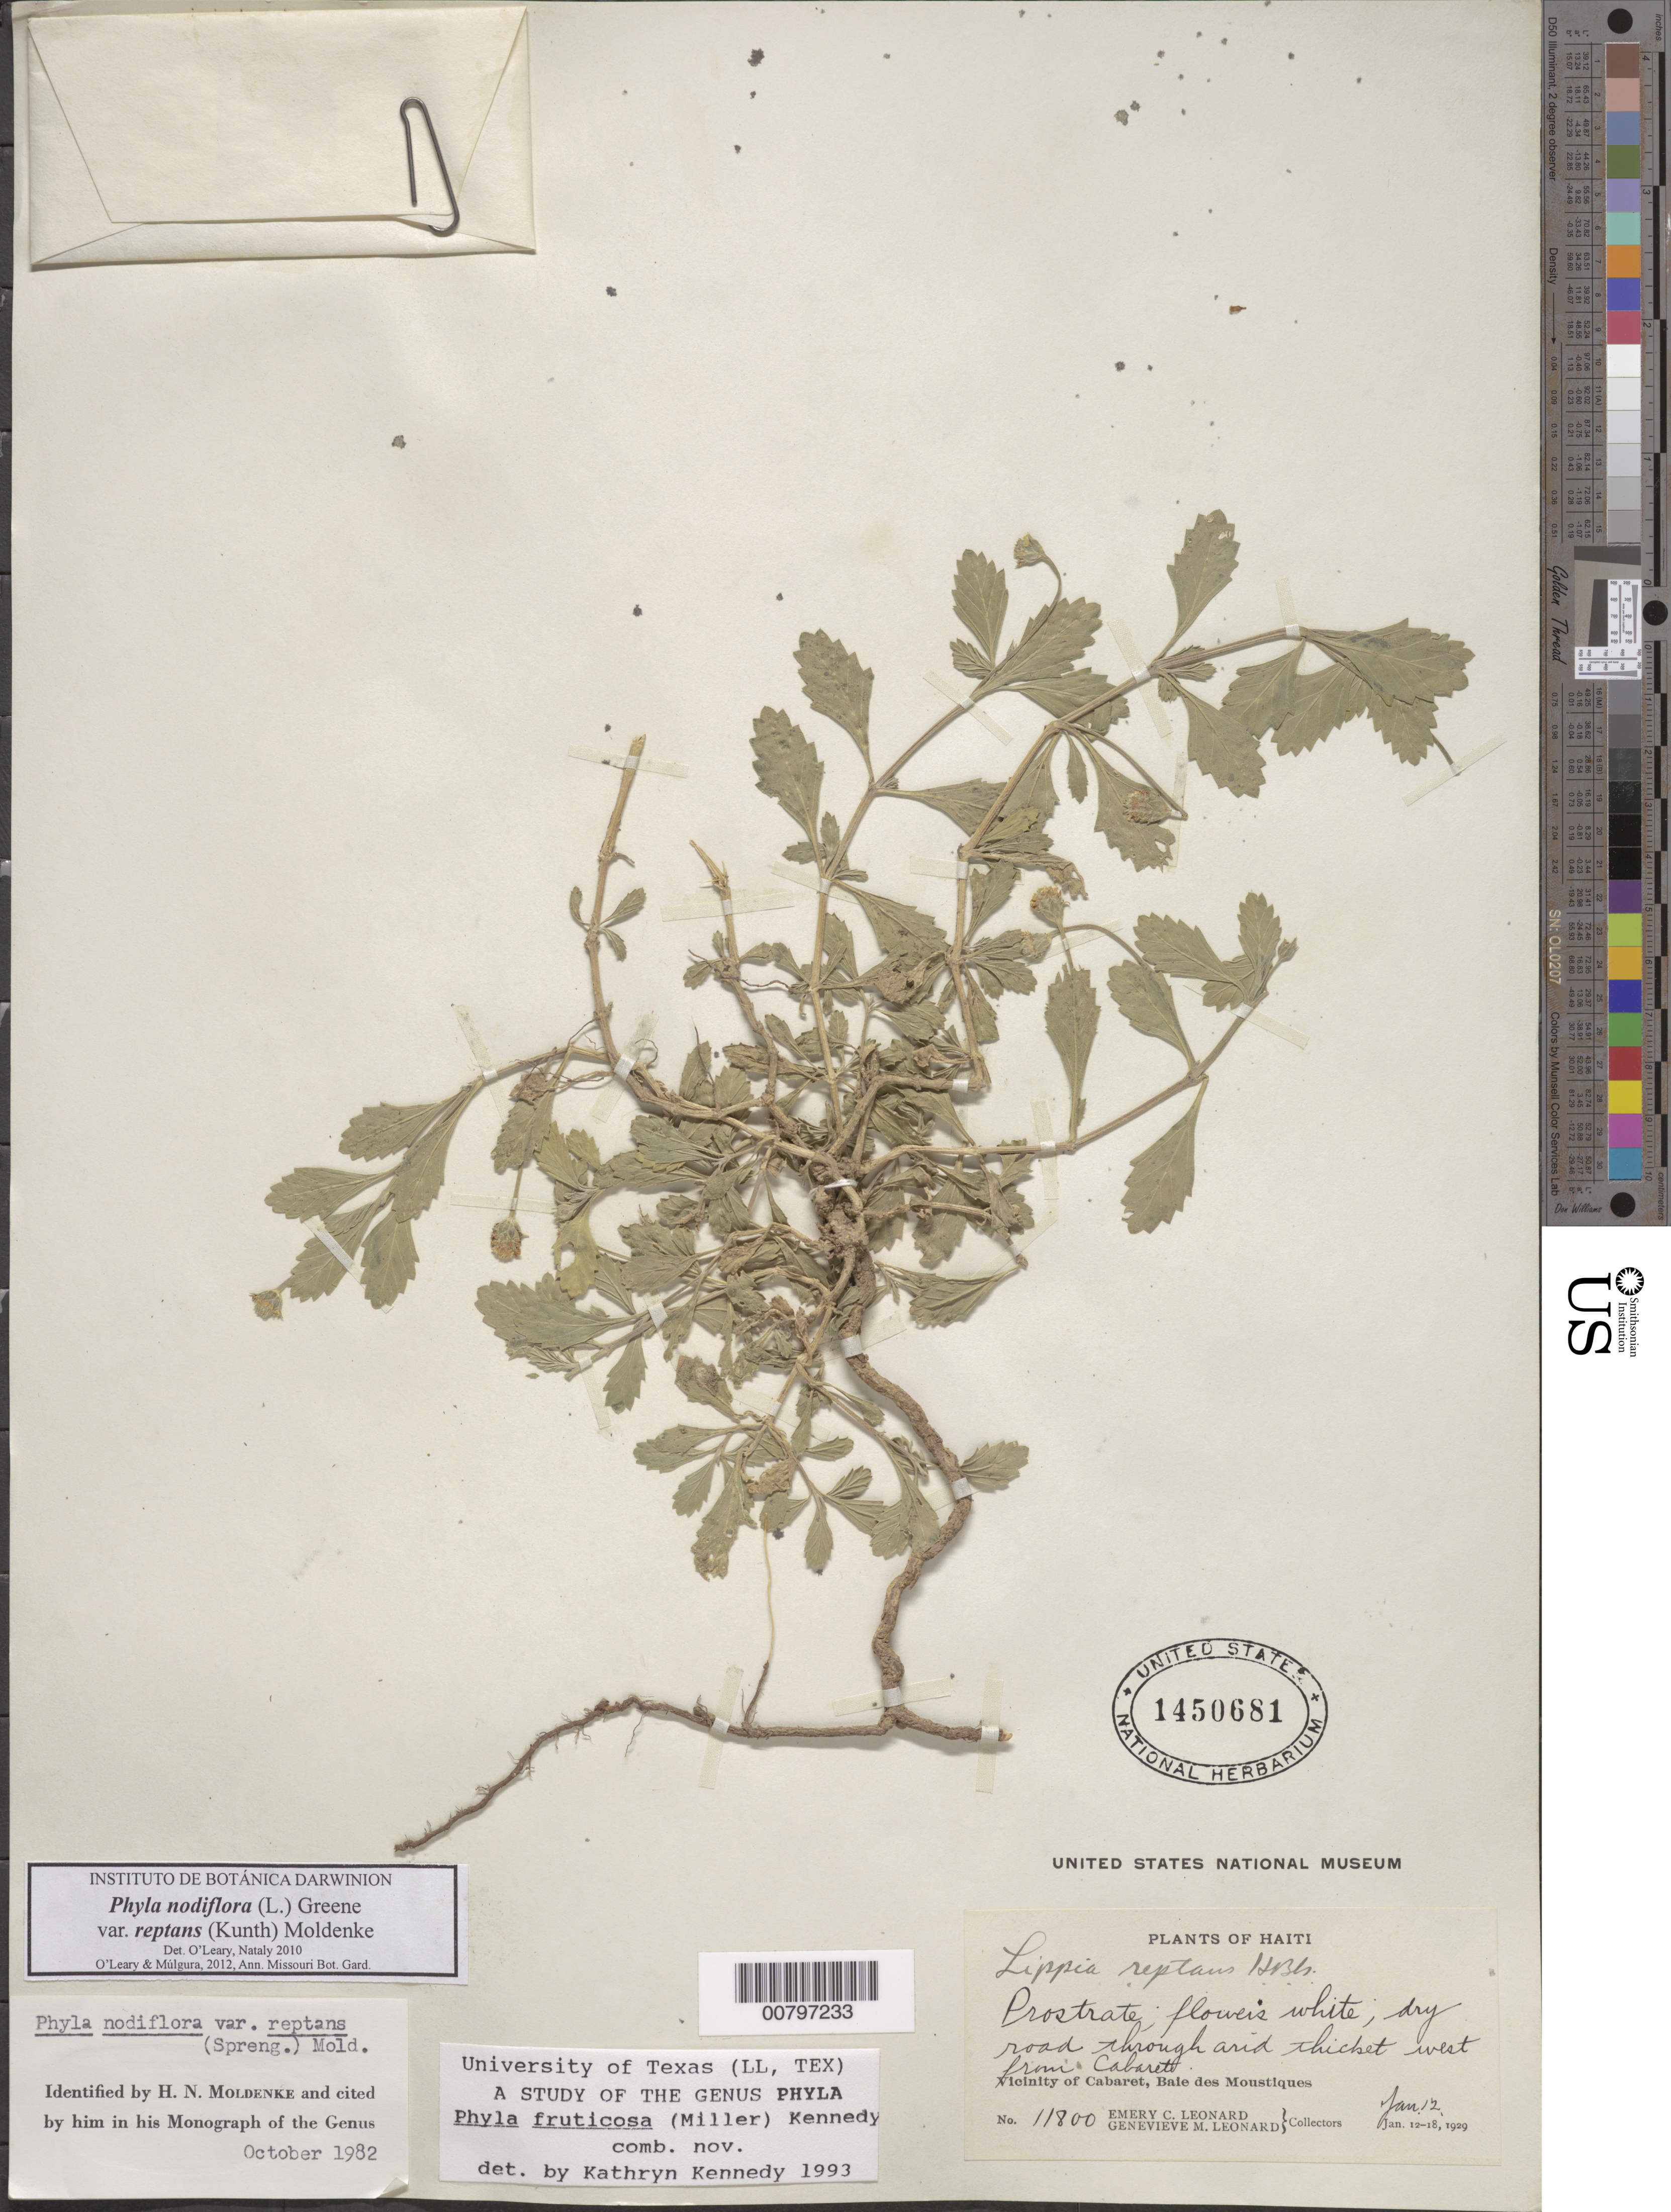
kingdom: Plantae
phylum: Tracheophyta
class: Magnoliopsida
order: Lamiales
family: Verbenaceae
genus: Phyla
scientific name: Phyla nodiflora var. reptans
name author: (Kunth) Moldenke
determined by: Kennedy, K.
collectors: E. C. Leonard & G. M. Leonard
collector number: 11800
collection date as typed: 12 Jan 1929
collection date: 1929-01-12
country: Haiti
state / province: Nord-Ouest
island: Hispaniola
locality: W from Cabaret, Baie de Moustiques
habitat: Dry road through arid thicket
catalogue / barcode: US 1450681